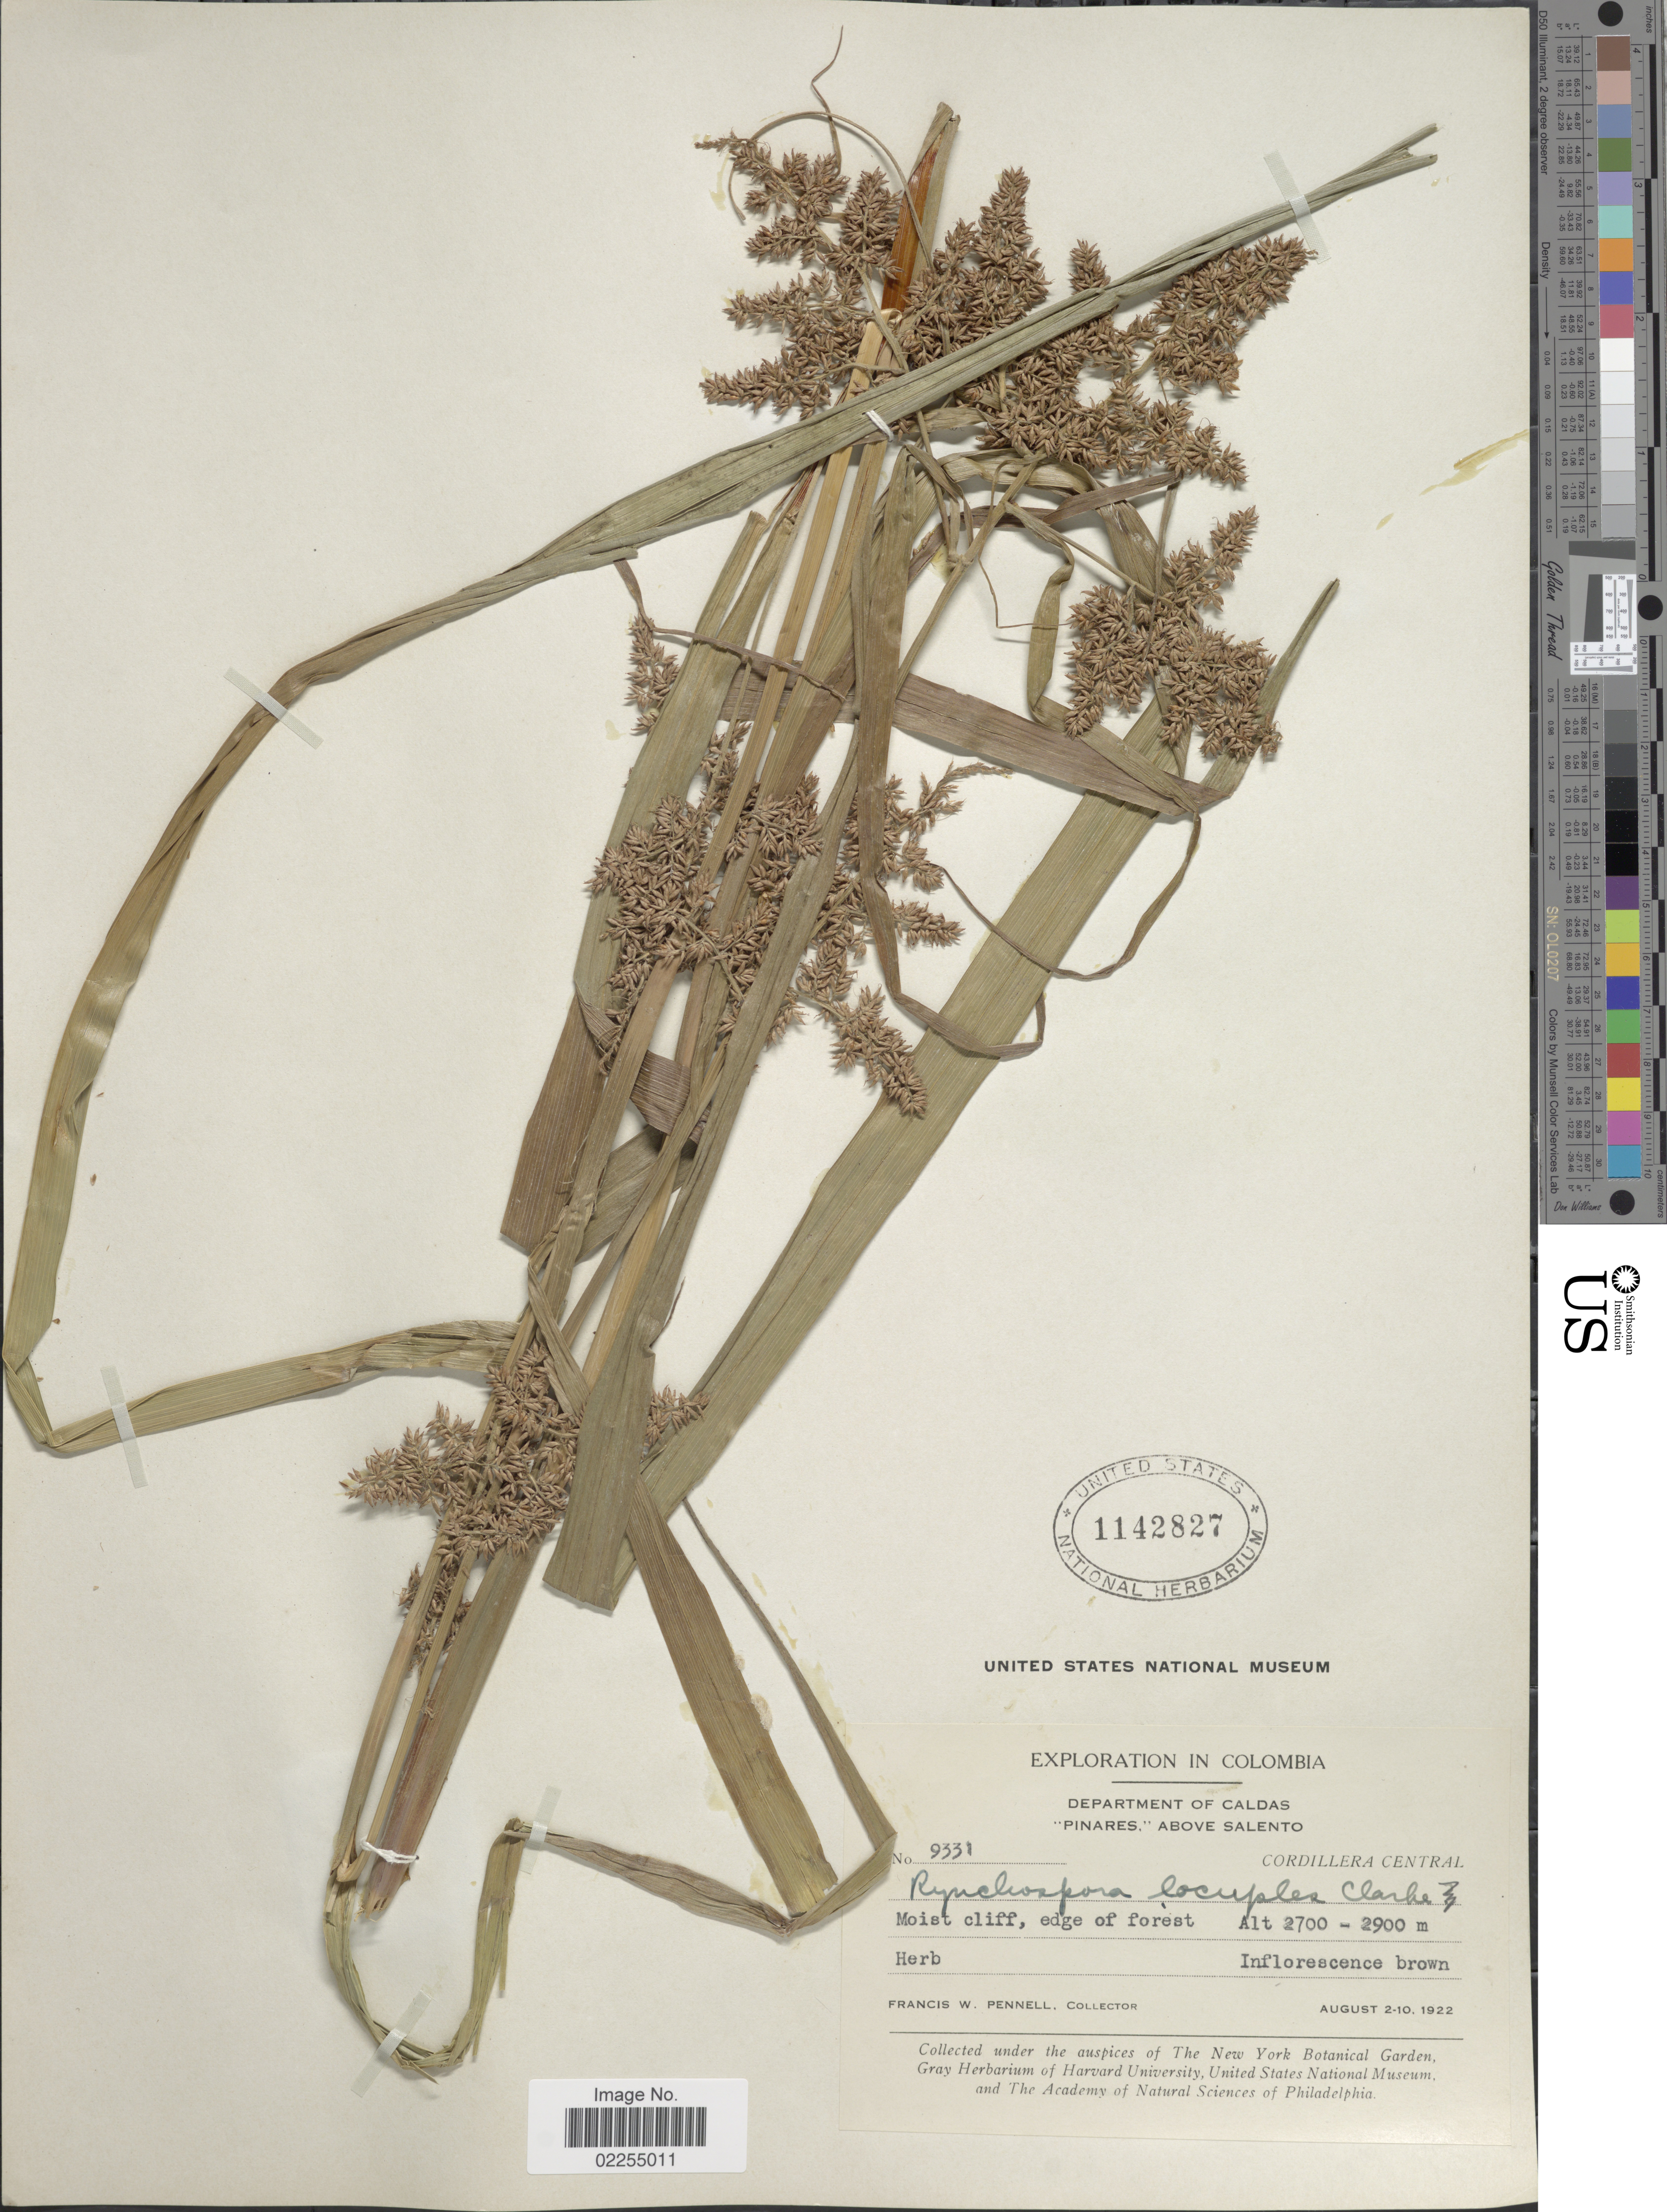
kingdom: Plantae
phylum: Tracheophyta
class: Liliopsida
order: Poales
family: Cyperaceae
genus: Rhynchospora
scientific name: Rhynchospora locuples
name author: C.B. Clarke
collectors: F. W. Pennell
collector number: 9331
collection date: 1922-08-02/1922-08-10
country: Colombia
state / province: Caldas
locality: Pinares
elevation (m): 2700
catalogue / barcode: US 1142827